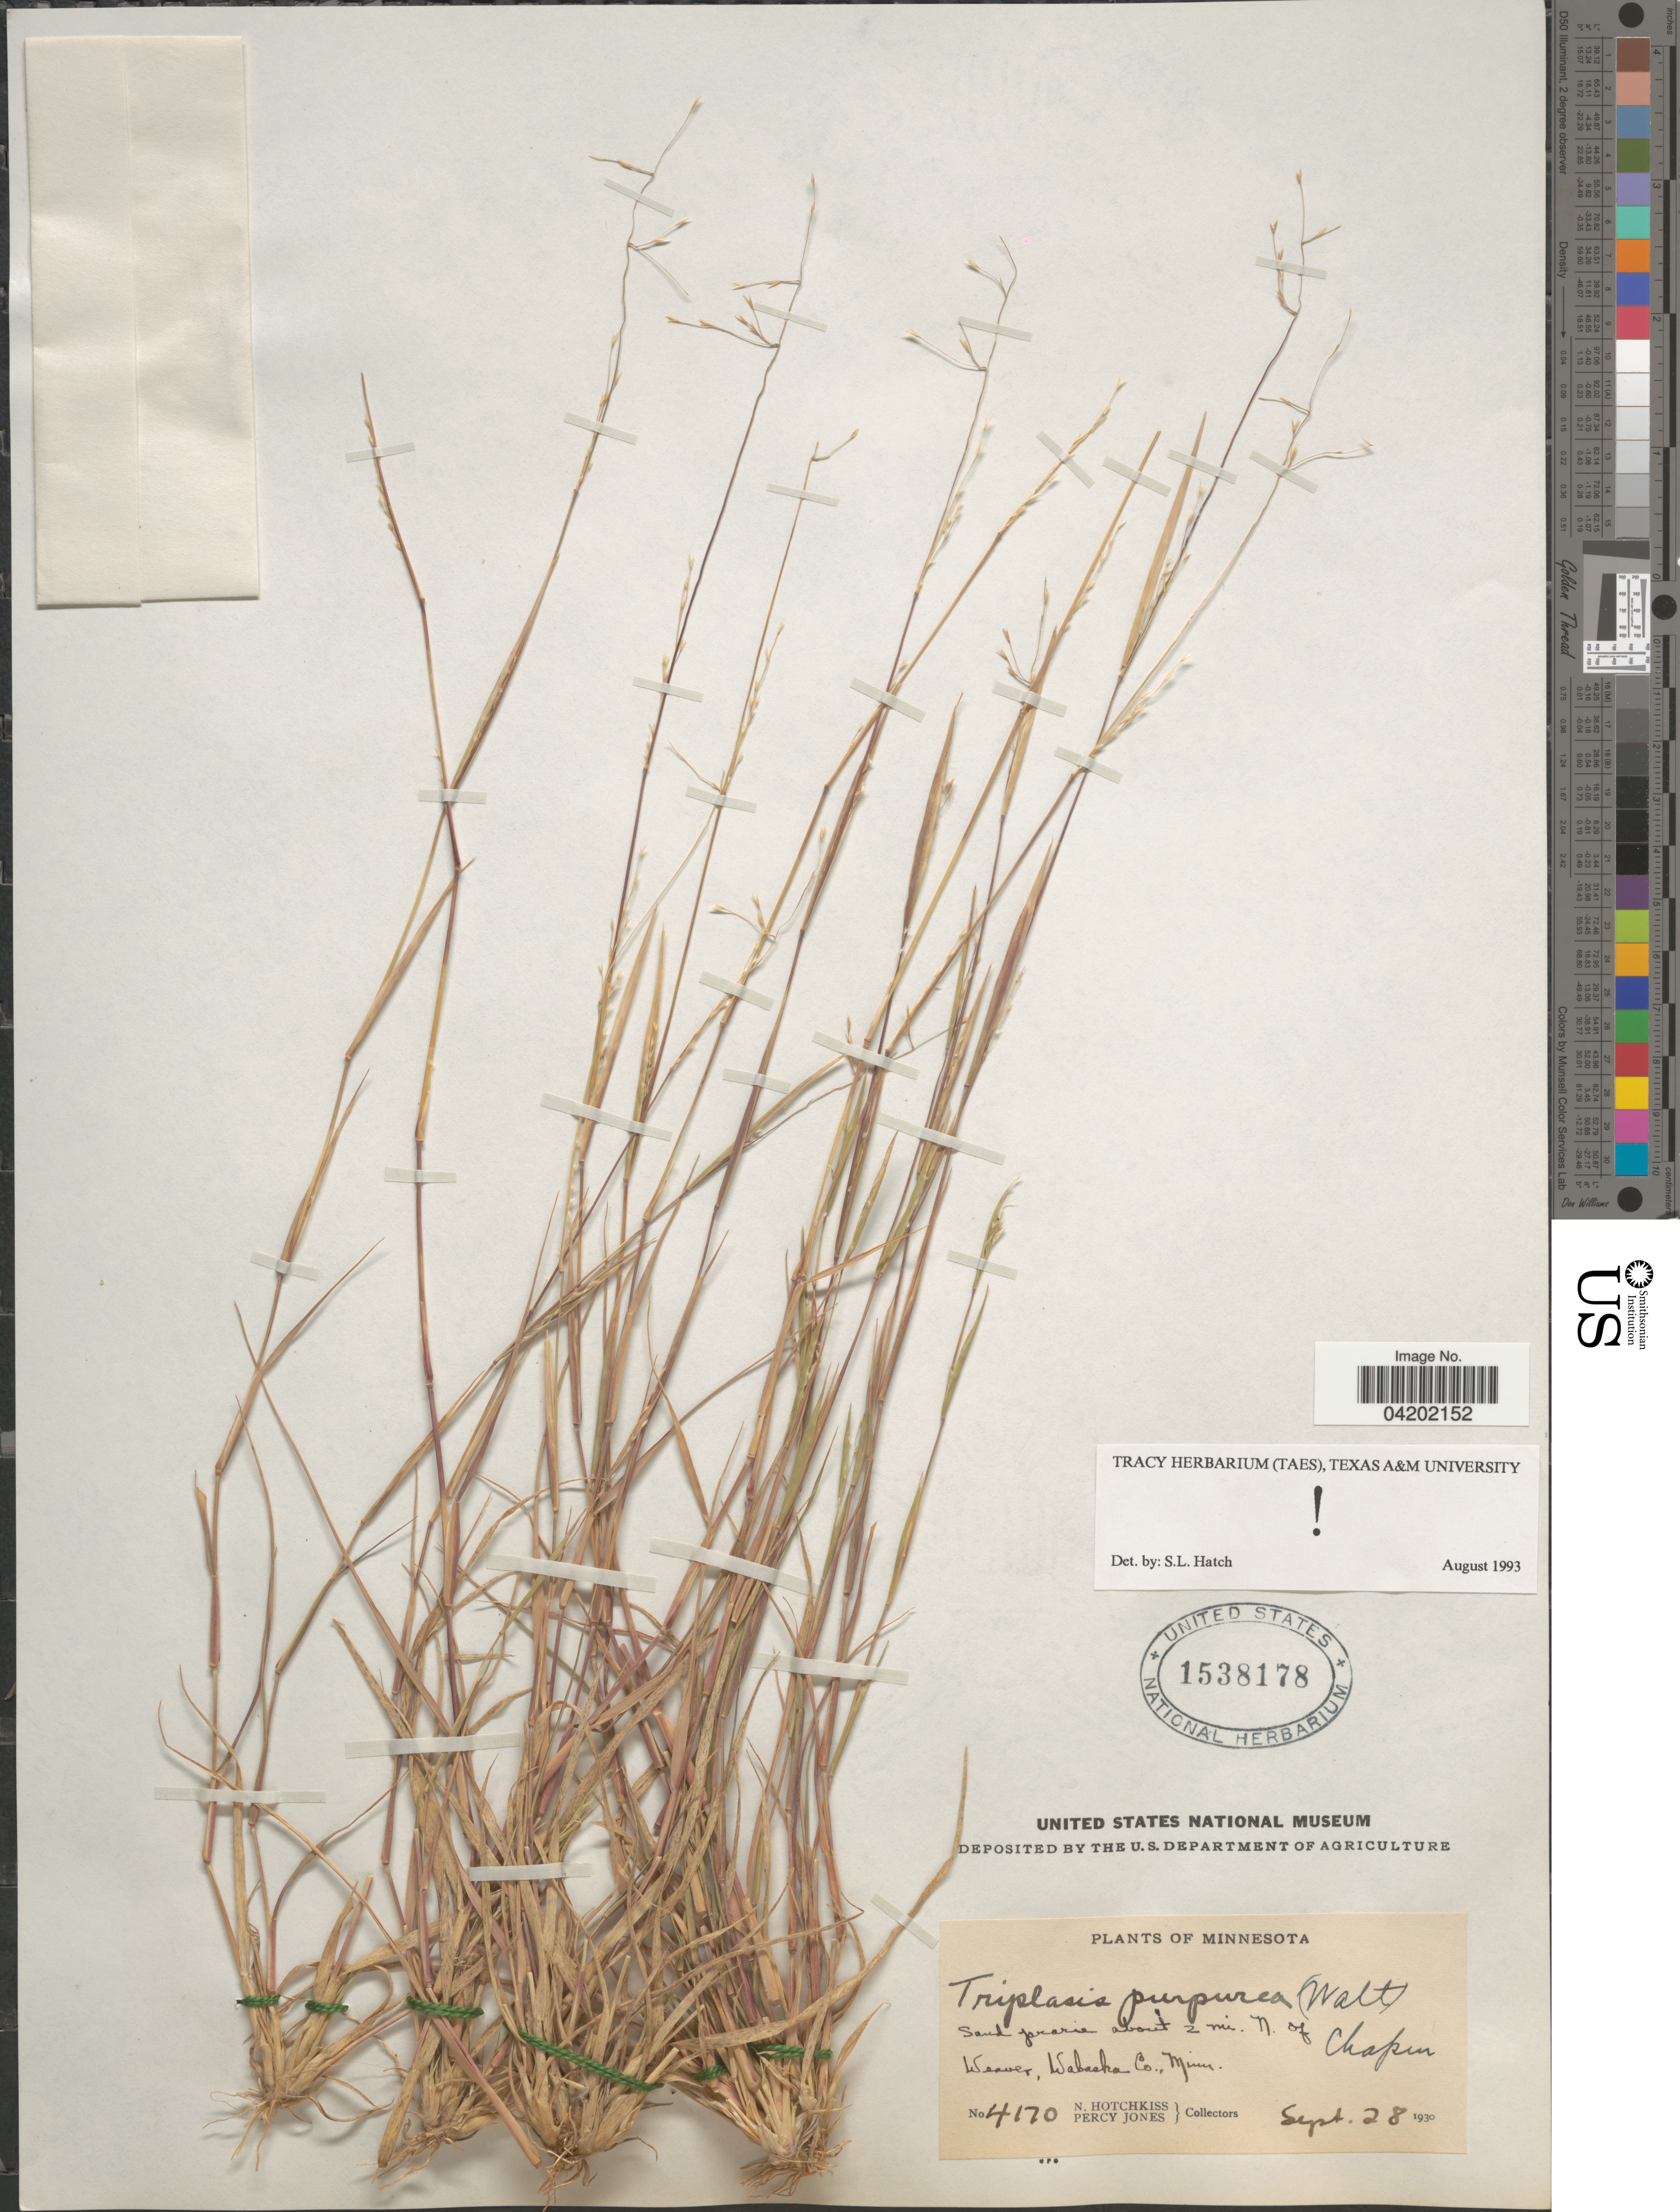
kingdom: Plantae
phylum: Tracheophyta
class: Liliopsida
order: Poales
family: Poaceae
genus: Triplasis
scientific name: Triplasis purpurea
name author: (Walter) Chapm.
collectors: N. Hotchkiss & P. Jones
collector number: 4170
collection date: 1930-09-28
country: United States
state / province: Minnesota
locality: Sand prairie about 2 mi. N. of Weaver, Wabasha Co.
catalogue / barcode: US 1538178